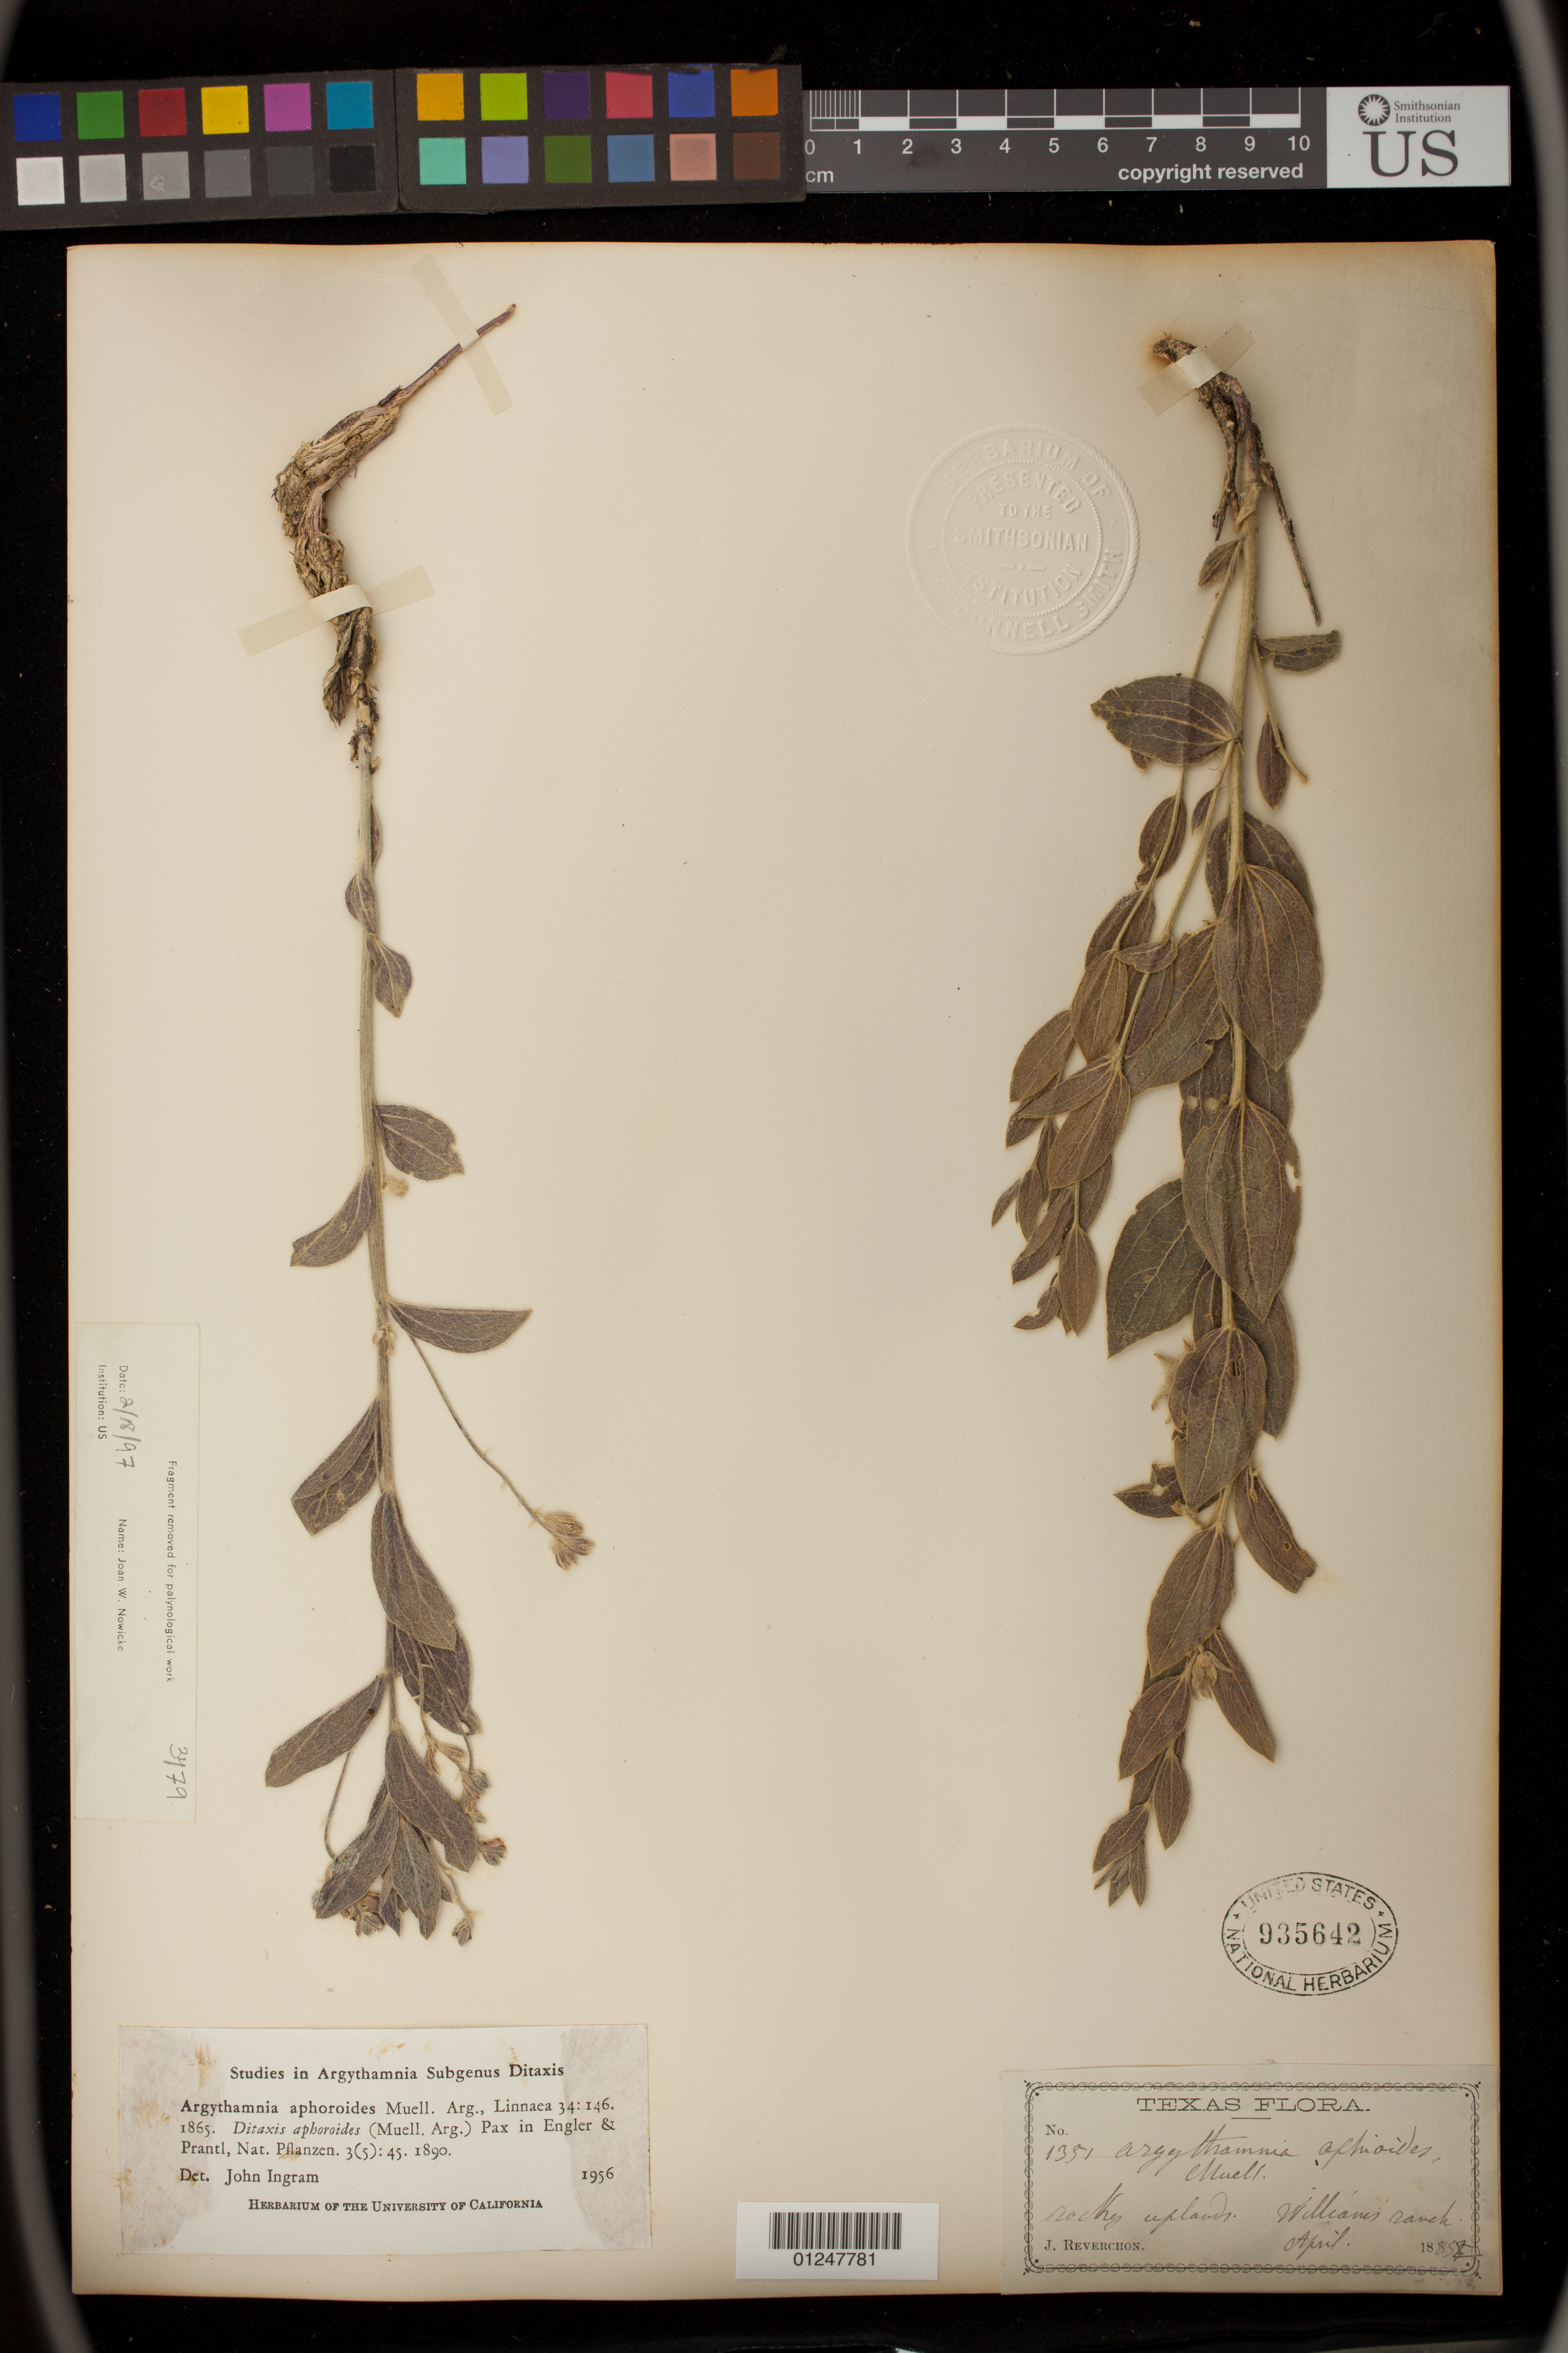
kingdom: Plantae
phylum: Tracheophyta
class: Magnoliopsida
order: Malpighiales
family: Euphorbiaceae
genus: Argythamnia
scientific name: Argythamnia aphoroides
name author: Müll. Arg.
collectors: J. Reverchon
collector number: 1351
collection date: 1885-04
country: United States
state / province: Texas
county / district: Mills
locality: Rocky uplands. Williams ranch.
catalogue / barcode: US 935642